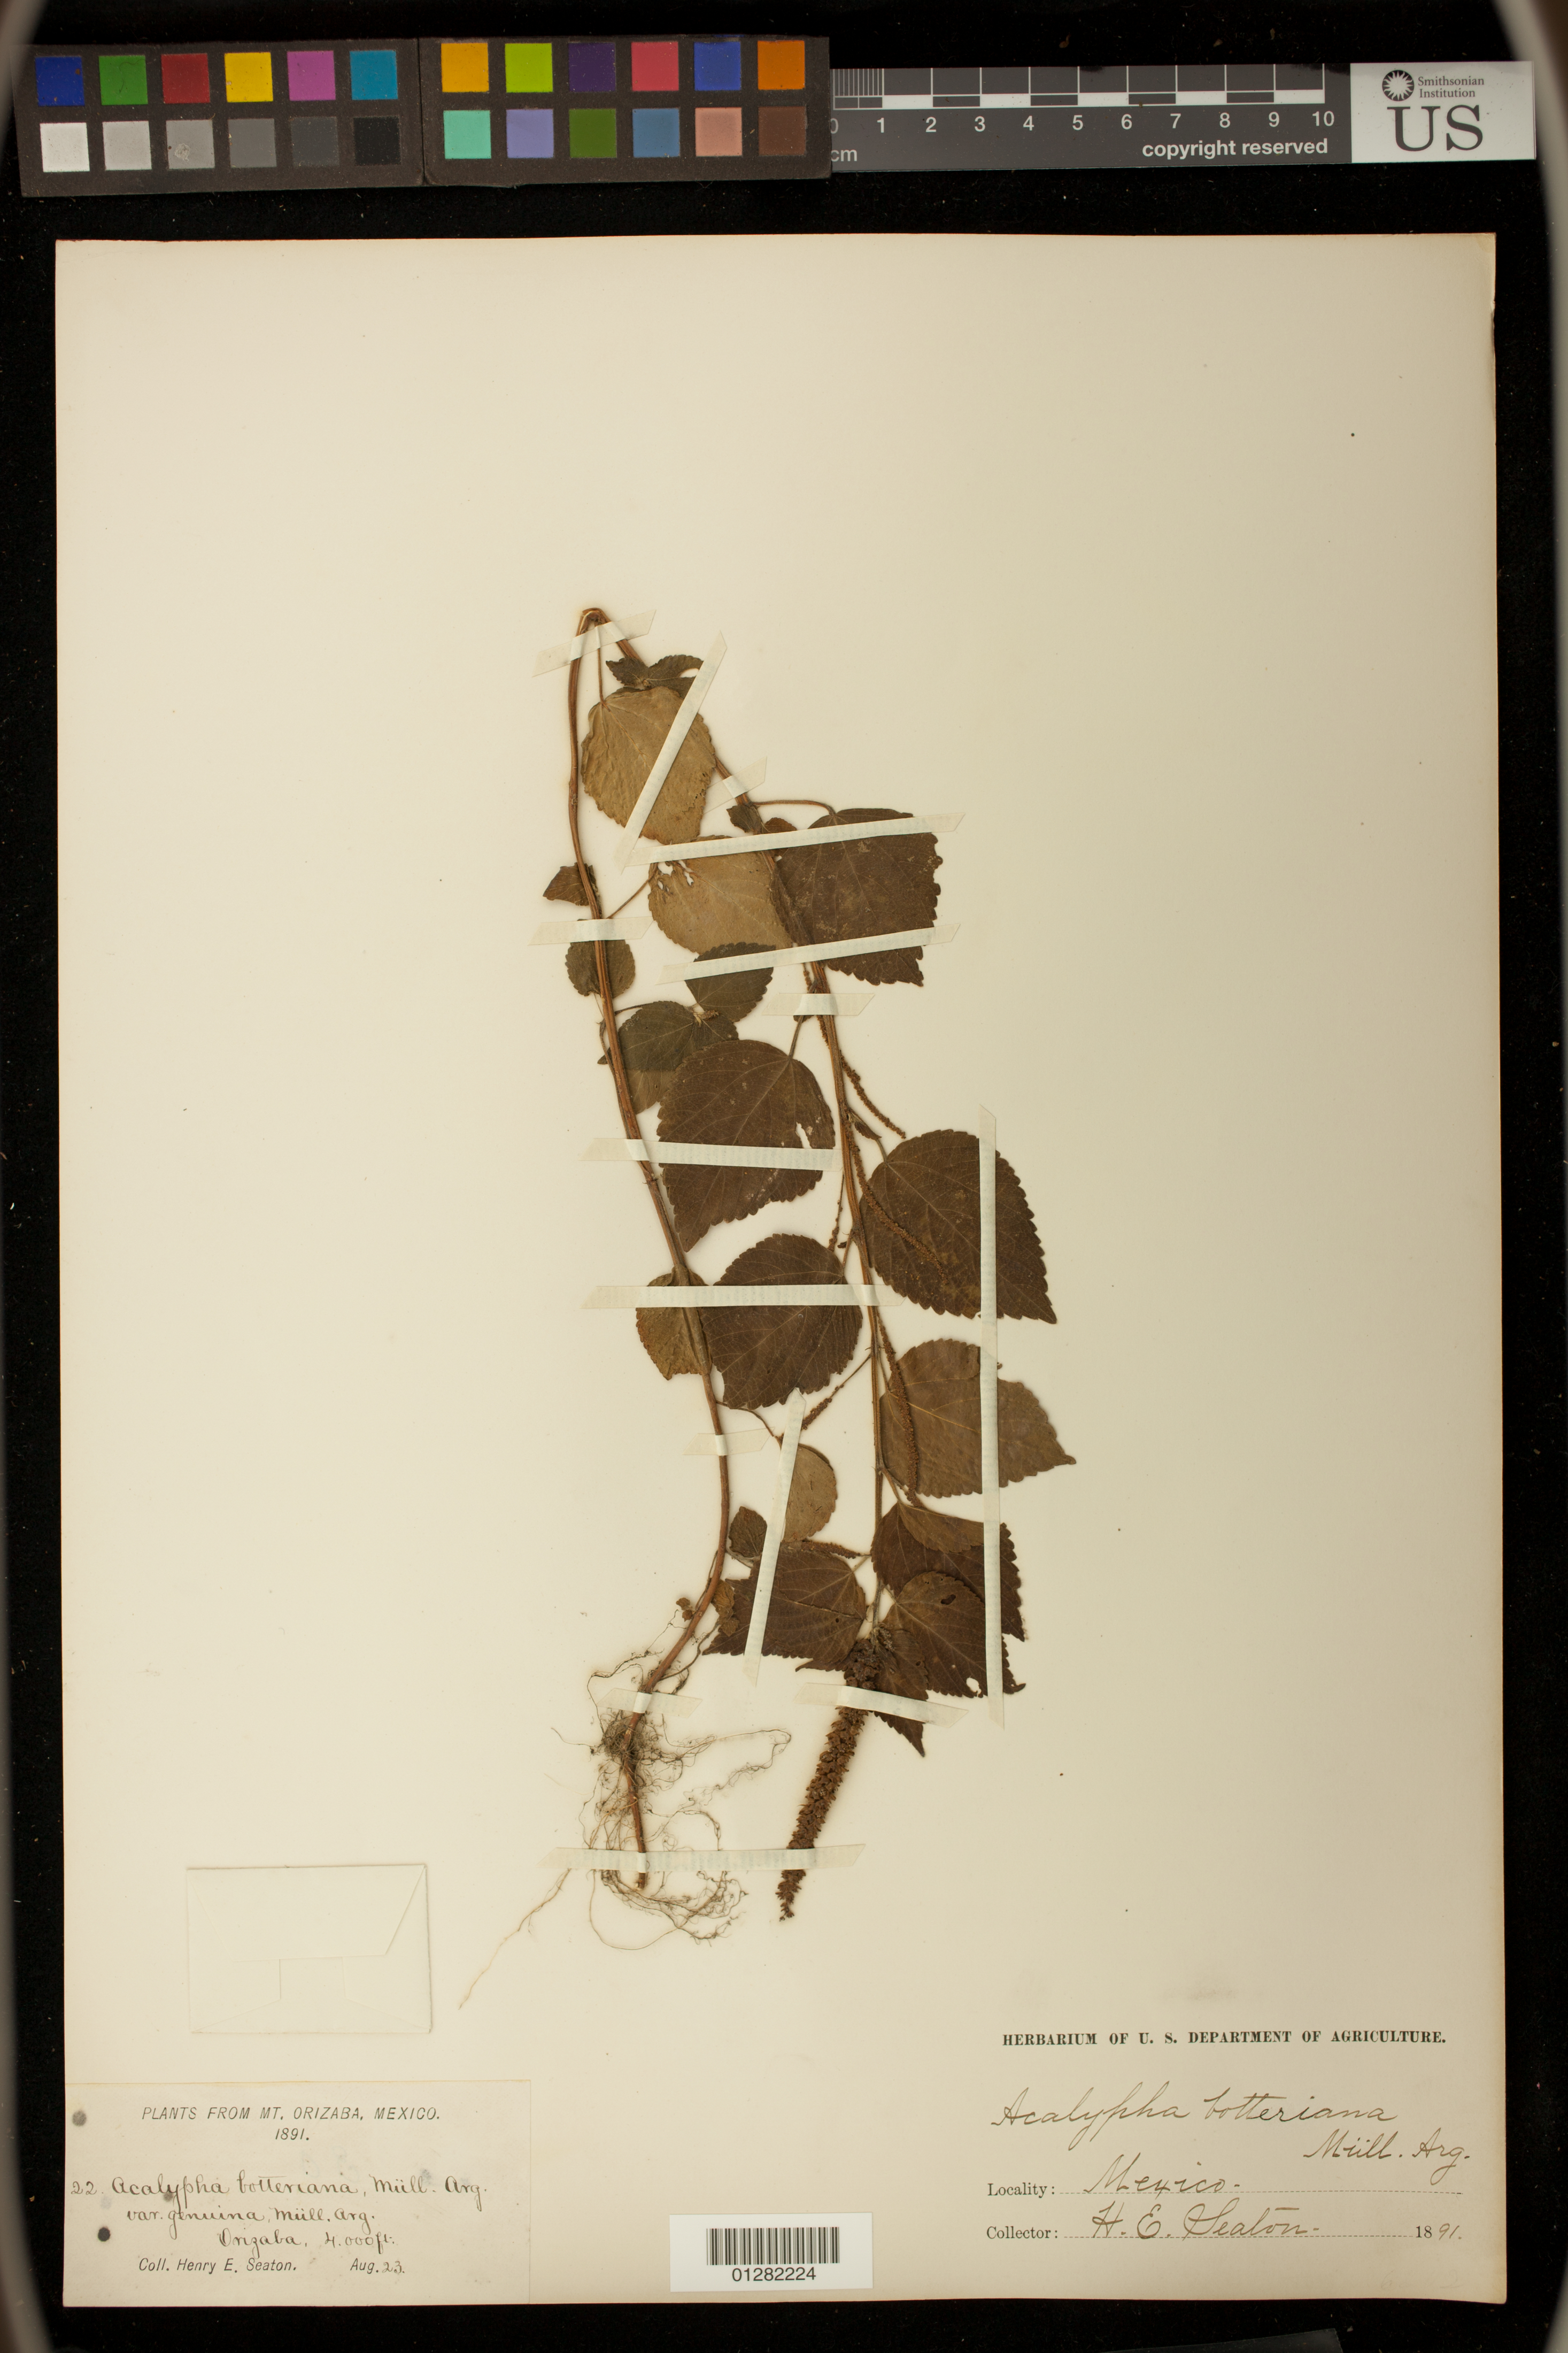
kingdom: Plantae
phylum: Tracheophyta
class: Magnoliopsida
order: Malpighiales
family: Euphorbiaceae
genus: Acalypha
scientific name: Acalypha botteriana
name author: Müll. Arg.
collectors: E. K. Balls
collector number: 22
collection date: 1891-08-23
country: Mexico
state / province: Veracruz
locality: Mt. Orizaba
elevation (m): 1219